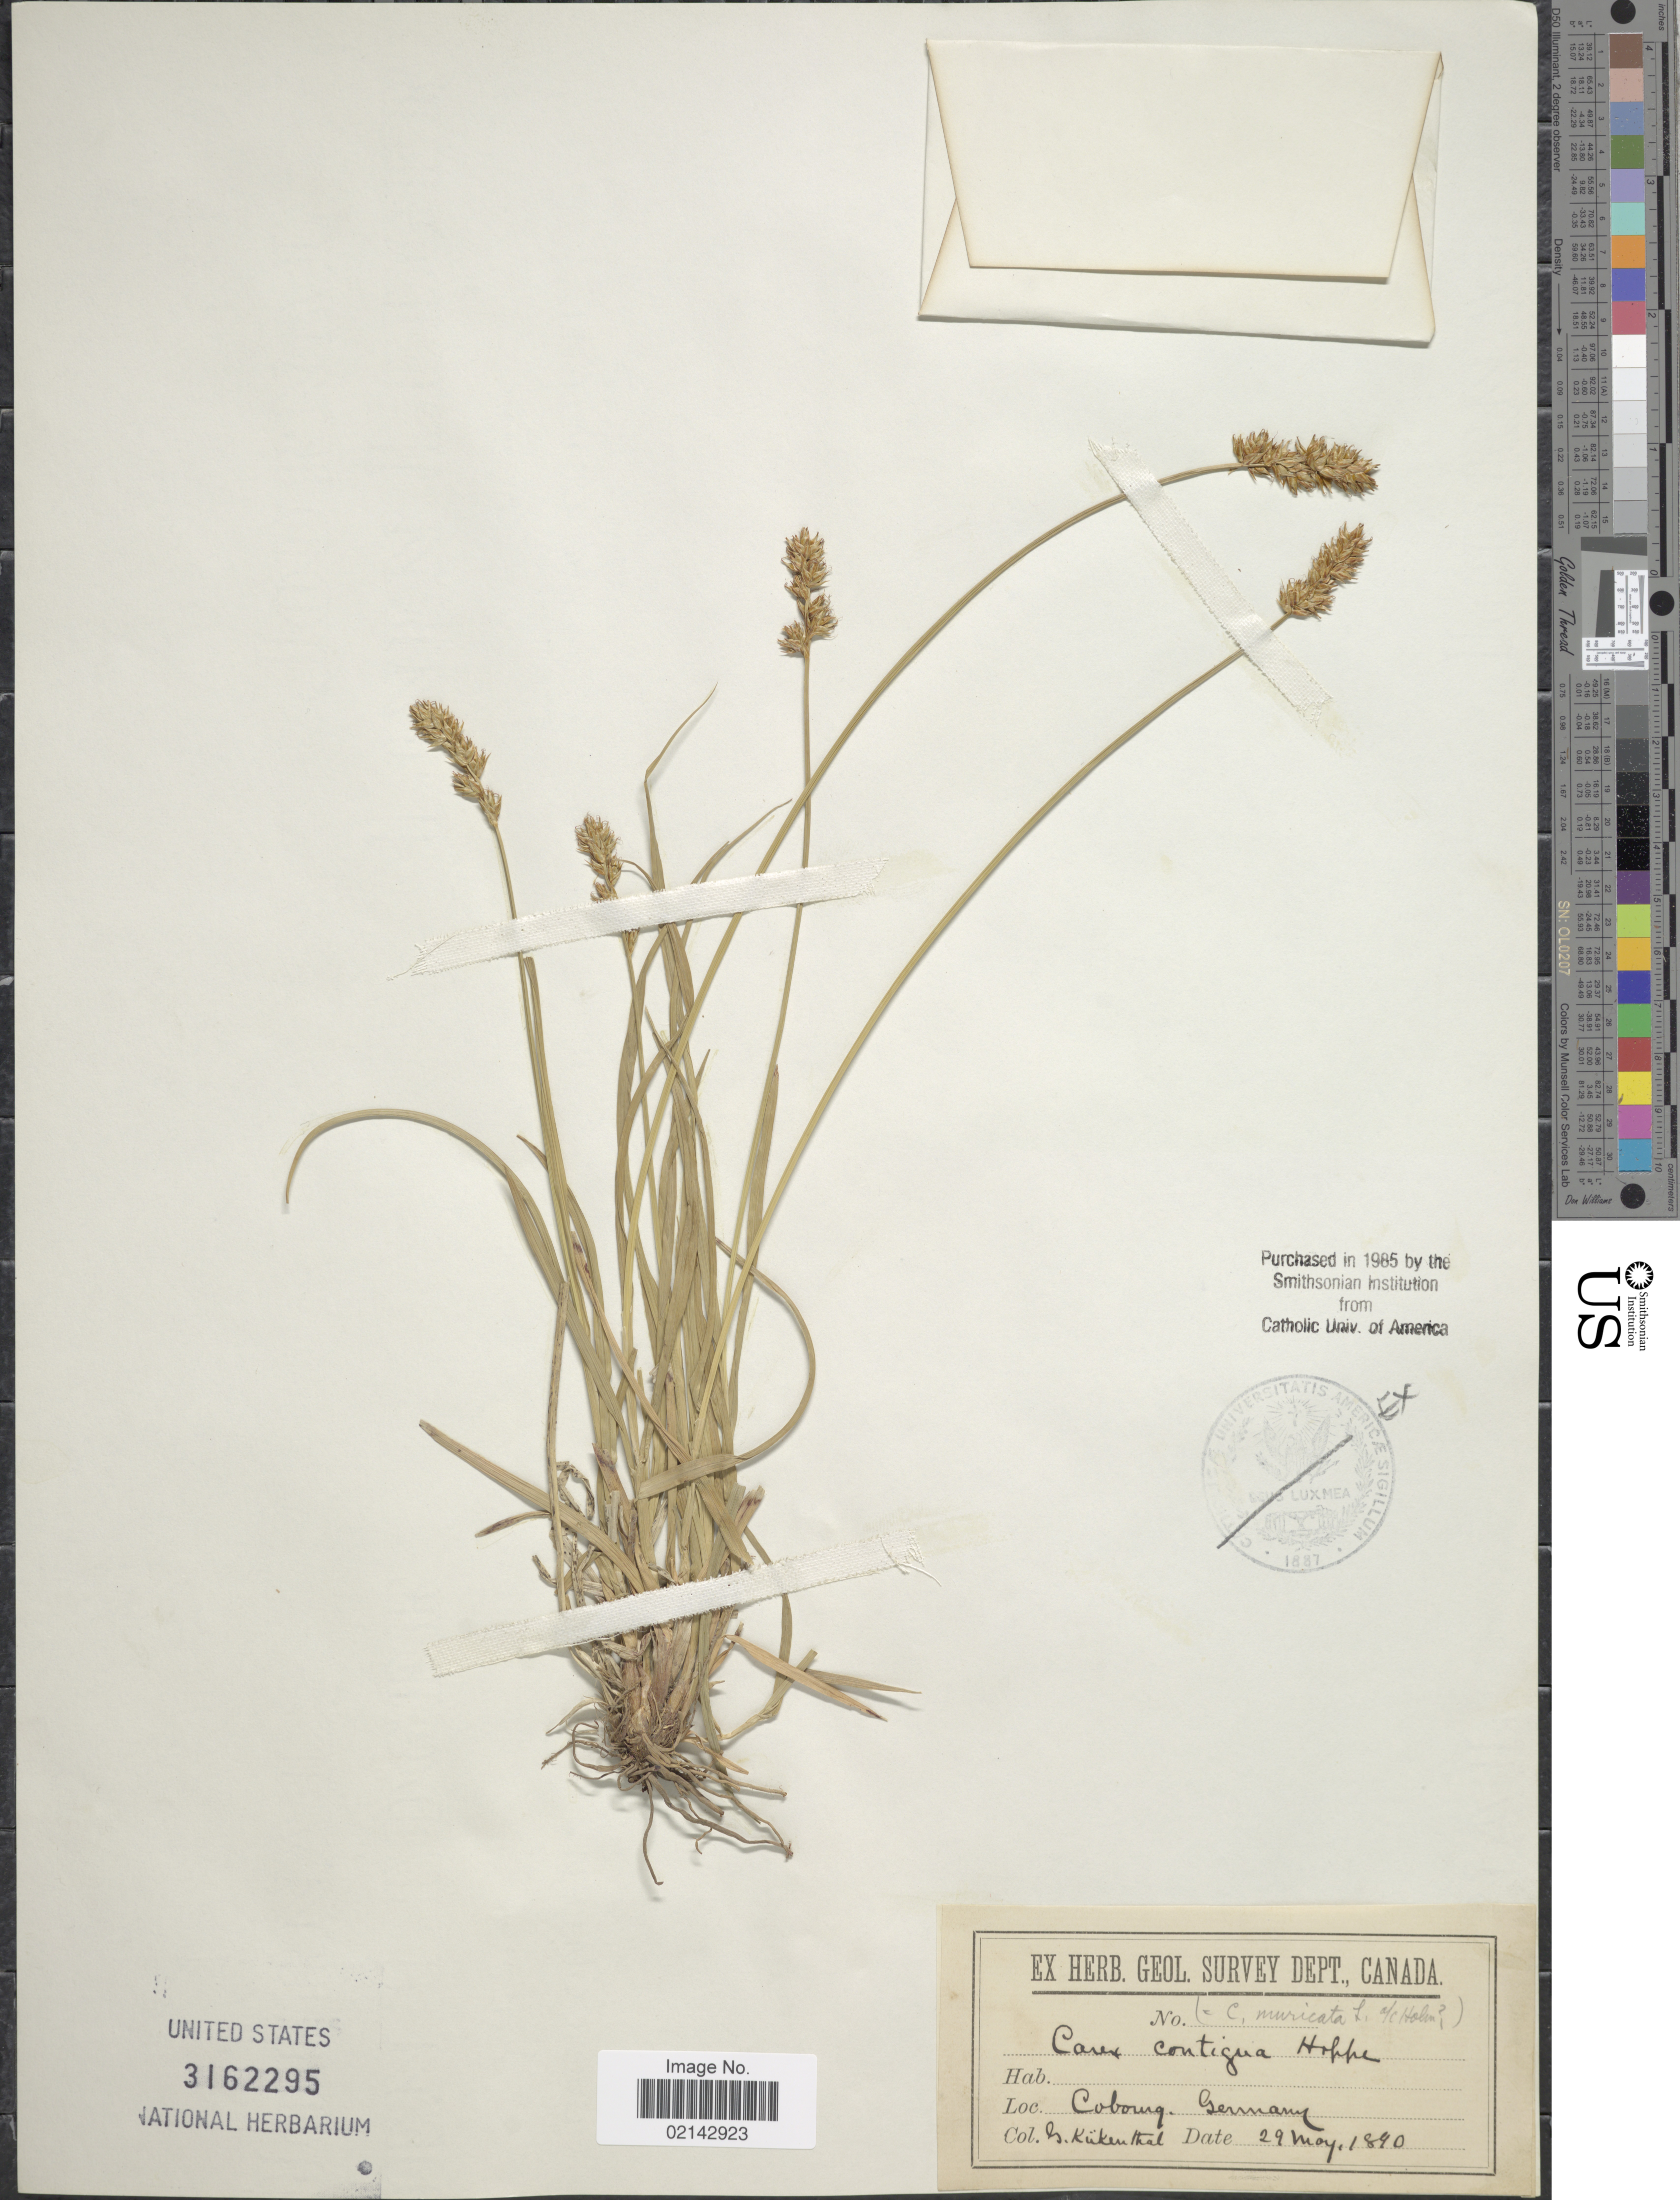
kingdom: Plantae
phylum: Tracheophyta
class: Liliopsida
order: Poales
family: Cyperaceae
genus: Carex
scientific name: Carex spicata subsp. spicata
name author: Huds.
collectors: G. Kükenthal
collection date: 1840-05-29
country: Germany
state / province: Bayern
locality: Cobourg.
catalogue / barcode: US 3162295